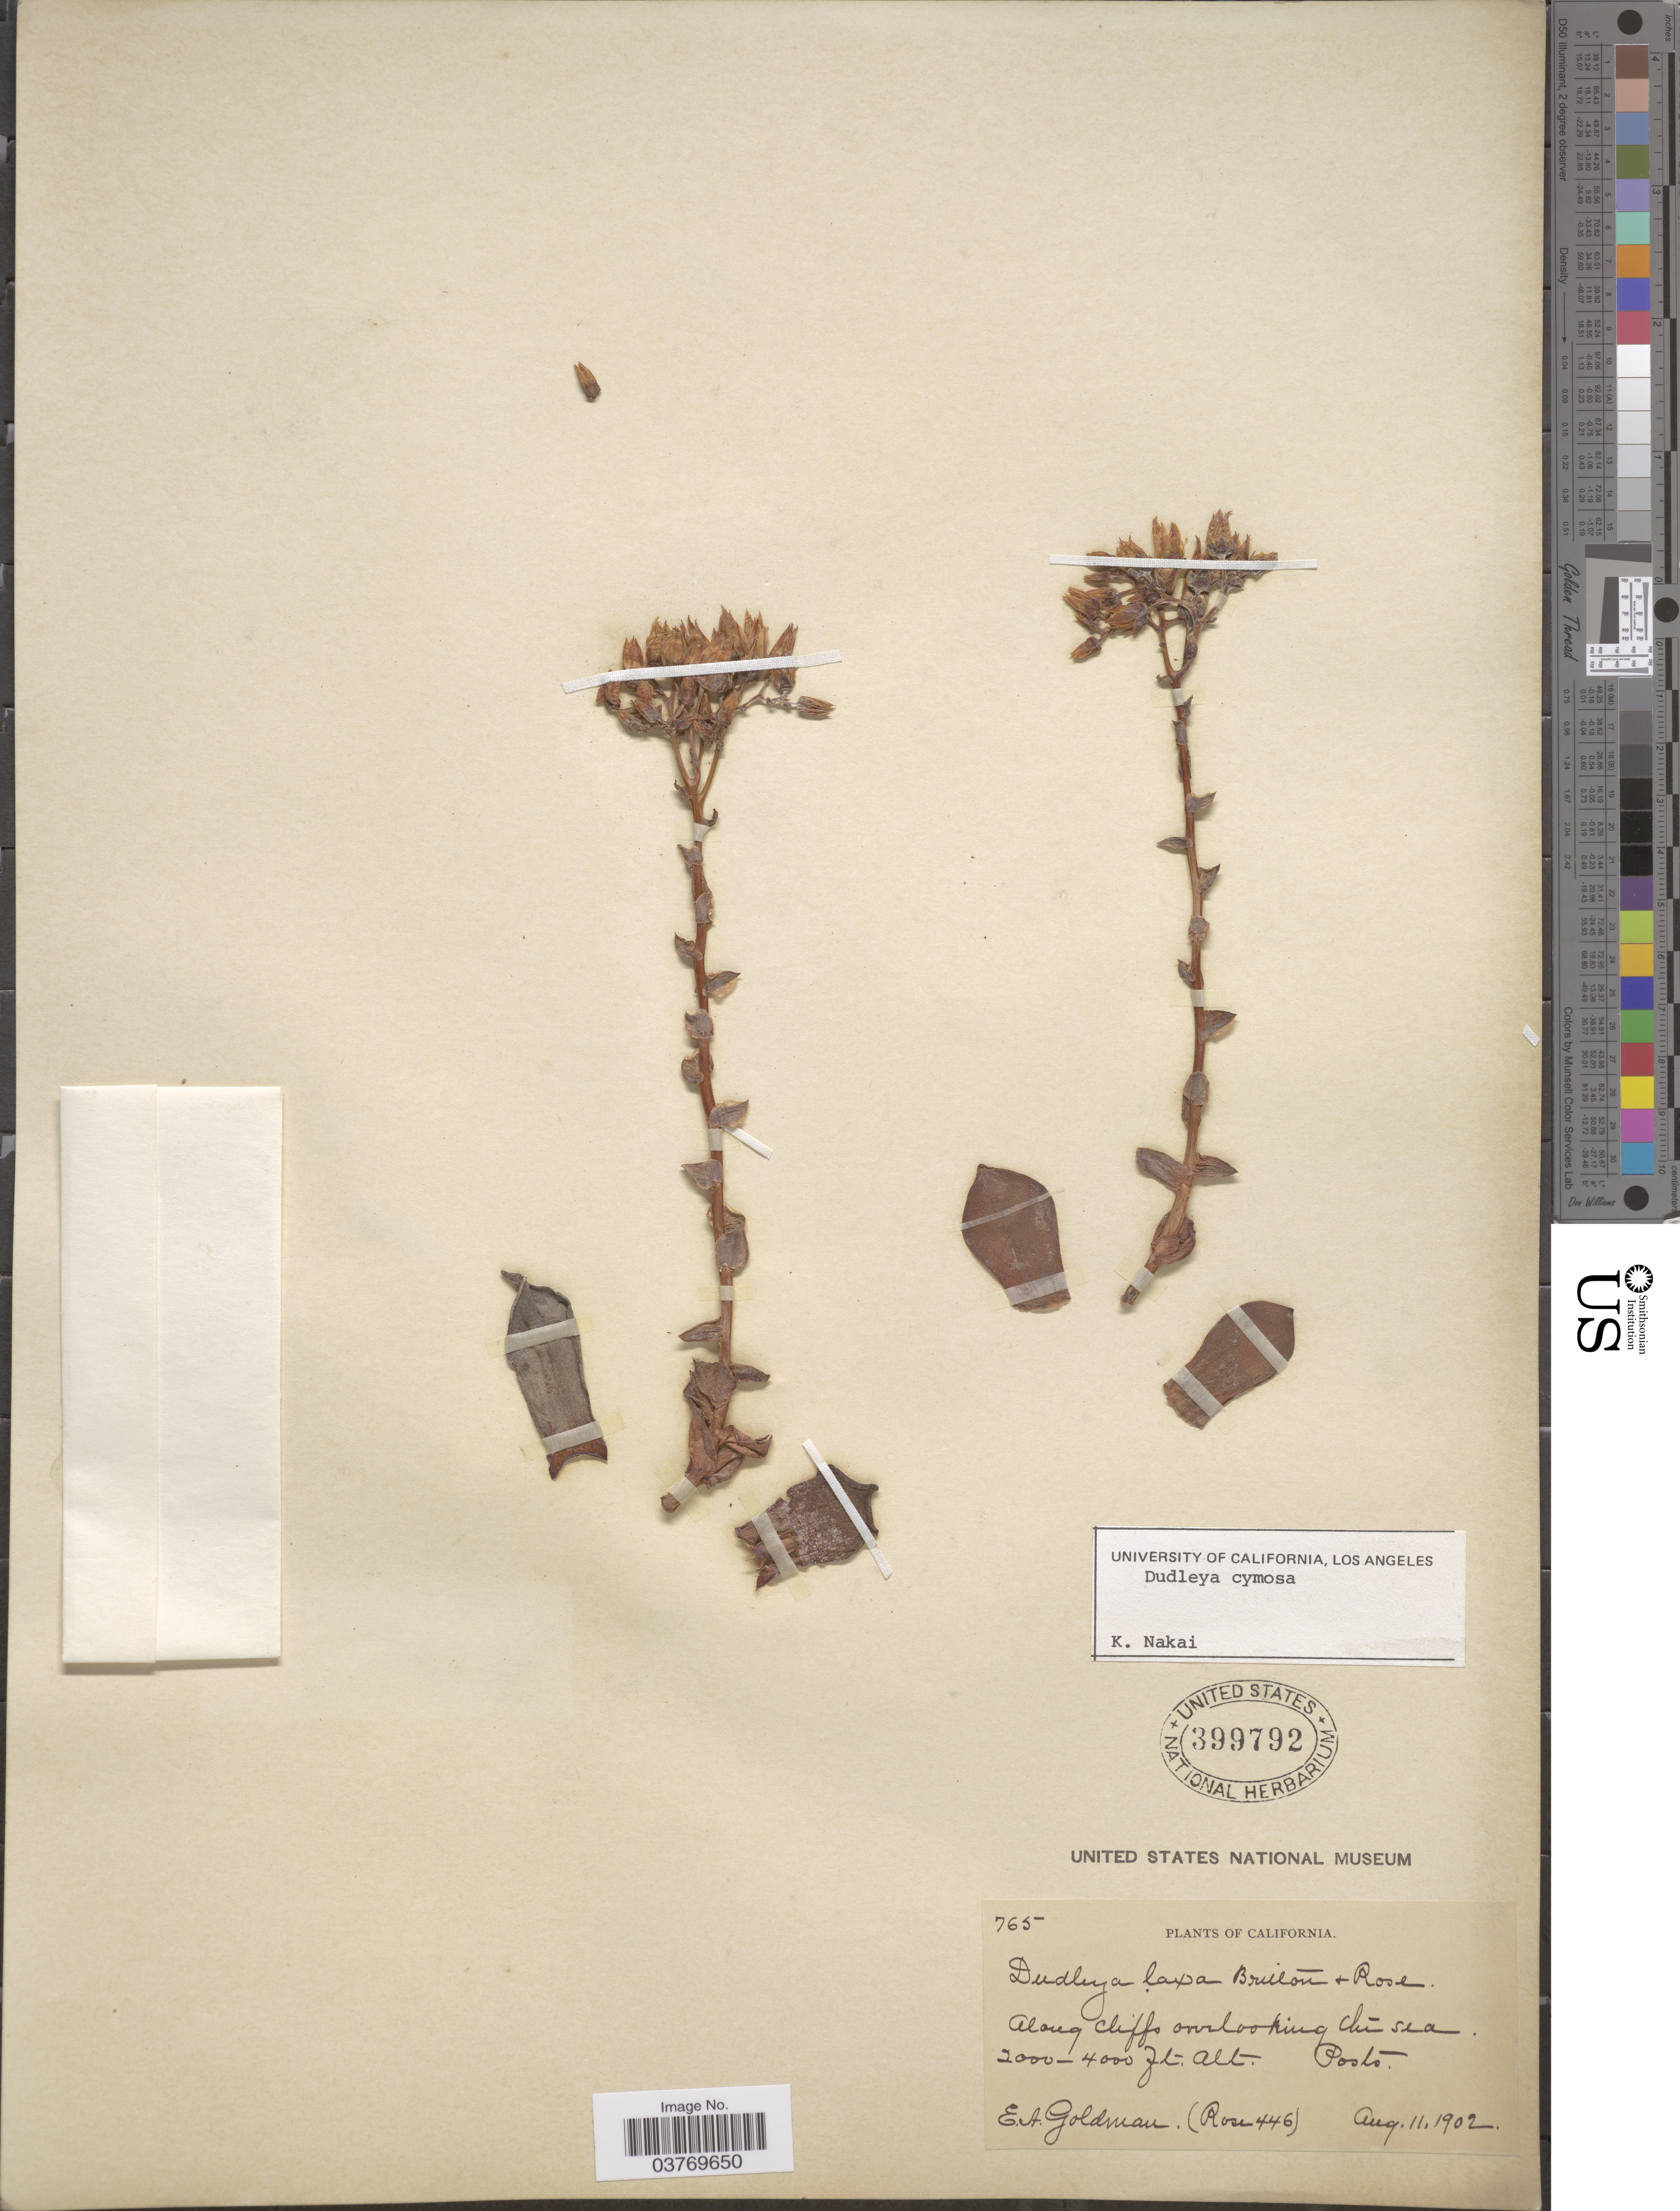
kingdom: Plantae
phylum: Tracheophyta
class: Magnoliopsida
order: Saxifragales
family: Crassulaceae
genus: Dudleya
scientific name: Dudleya cymosa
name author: (Lem.) Britton & Rose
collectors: E. A. Goldman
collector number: Rose446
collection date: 1902-08-11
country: United States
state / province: California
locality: Along cliffs overlooking the sea. Posts.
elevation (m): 610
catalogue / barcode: US 399792